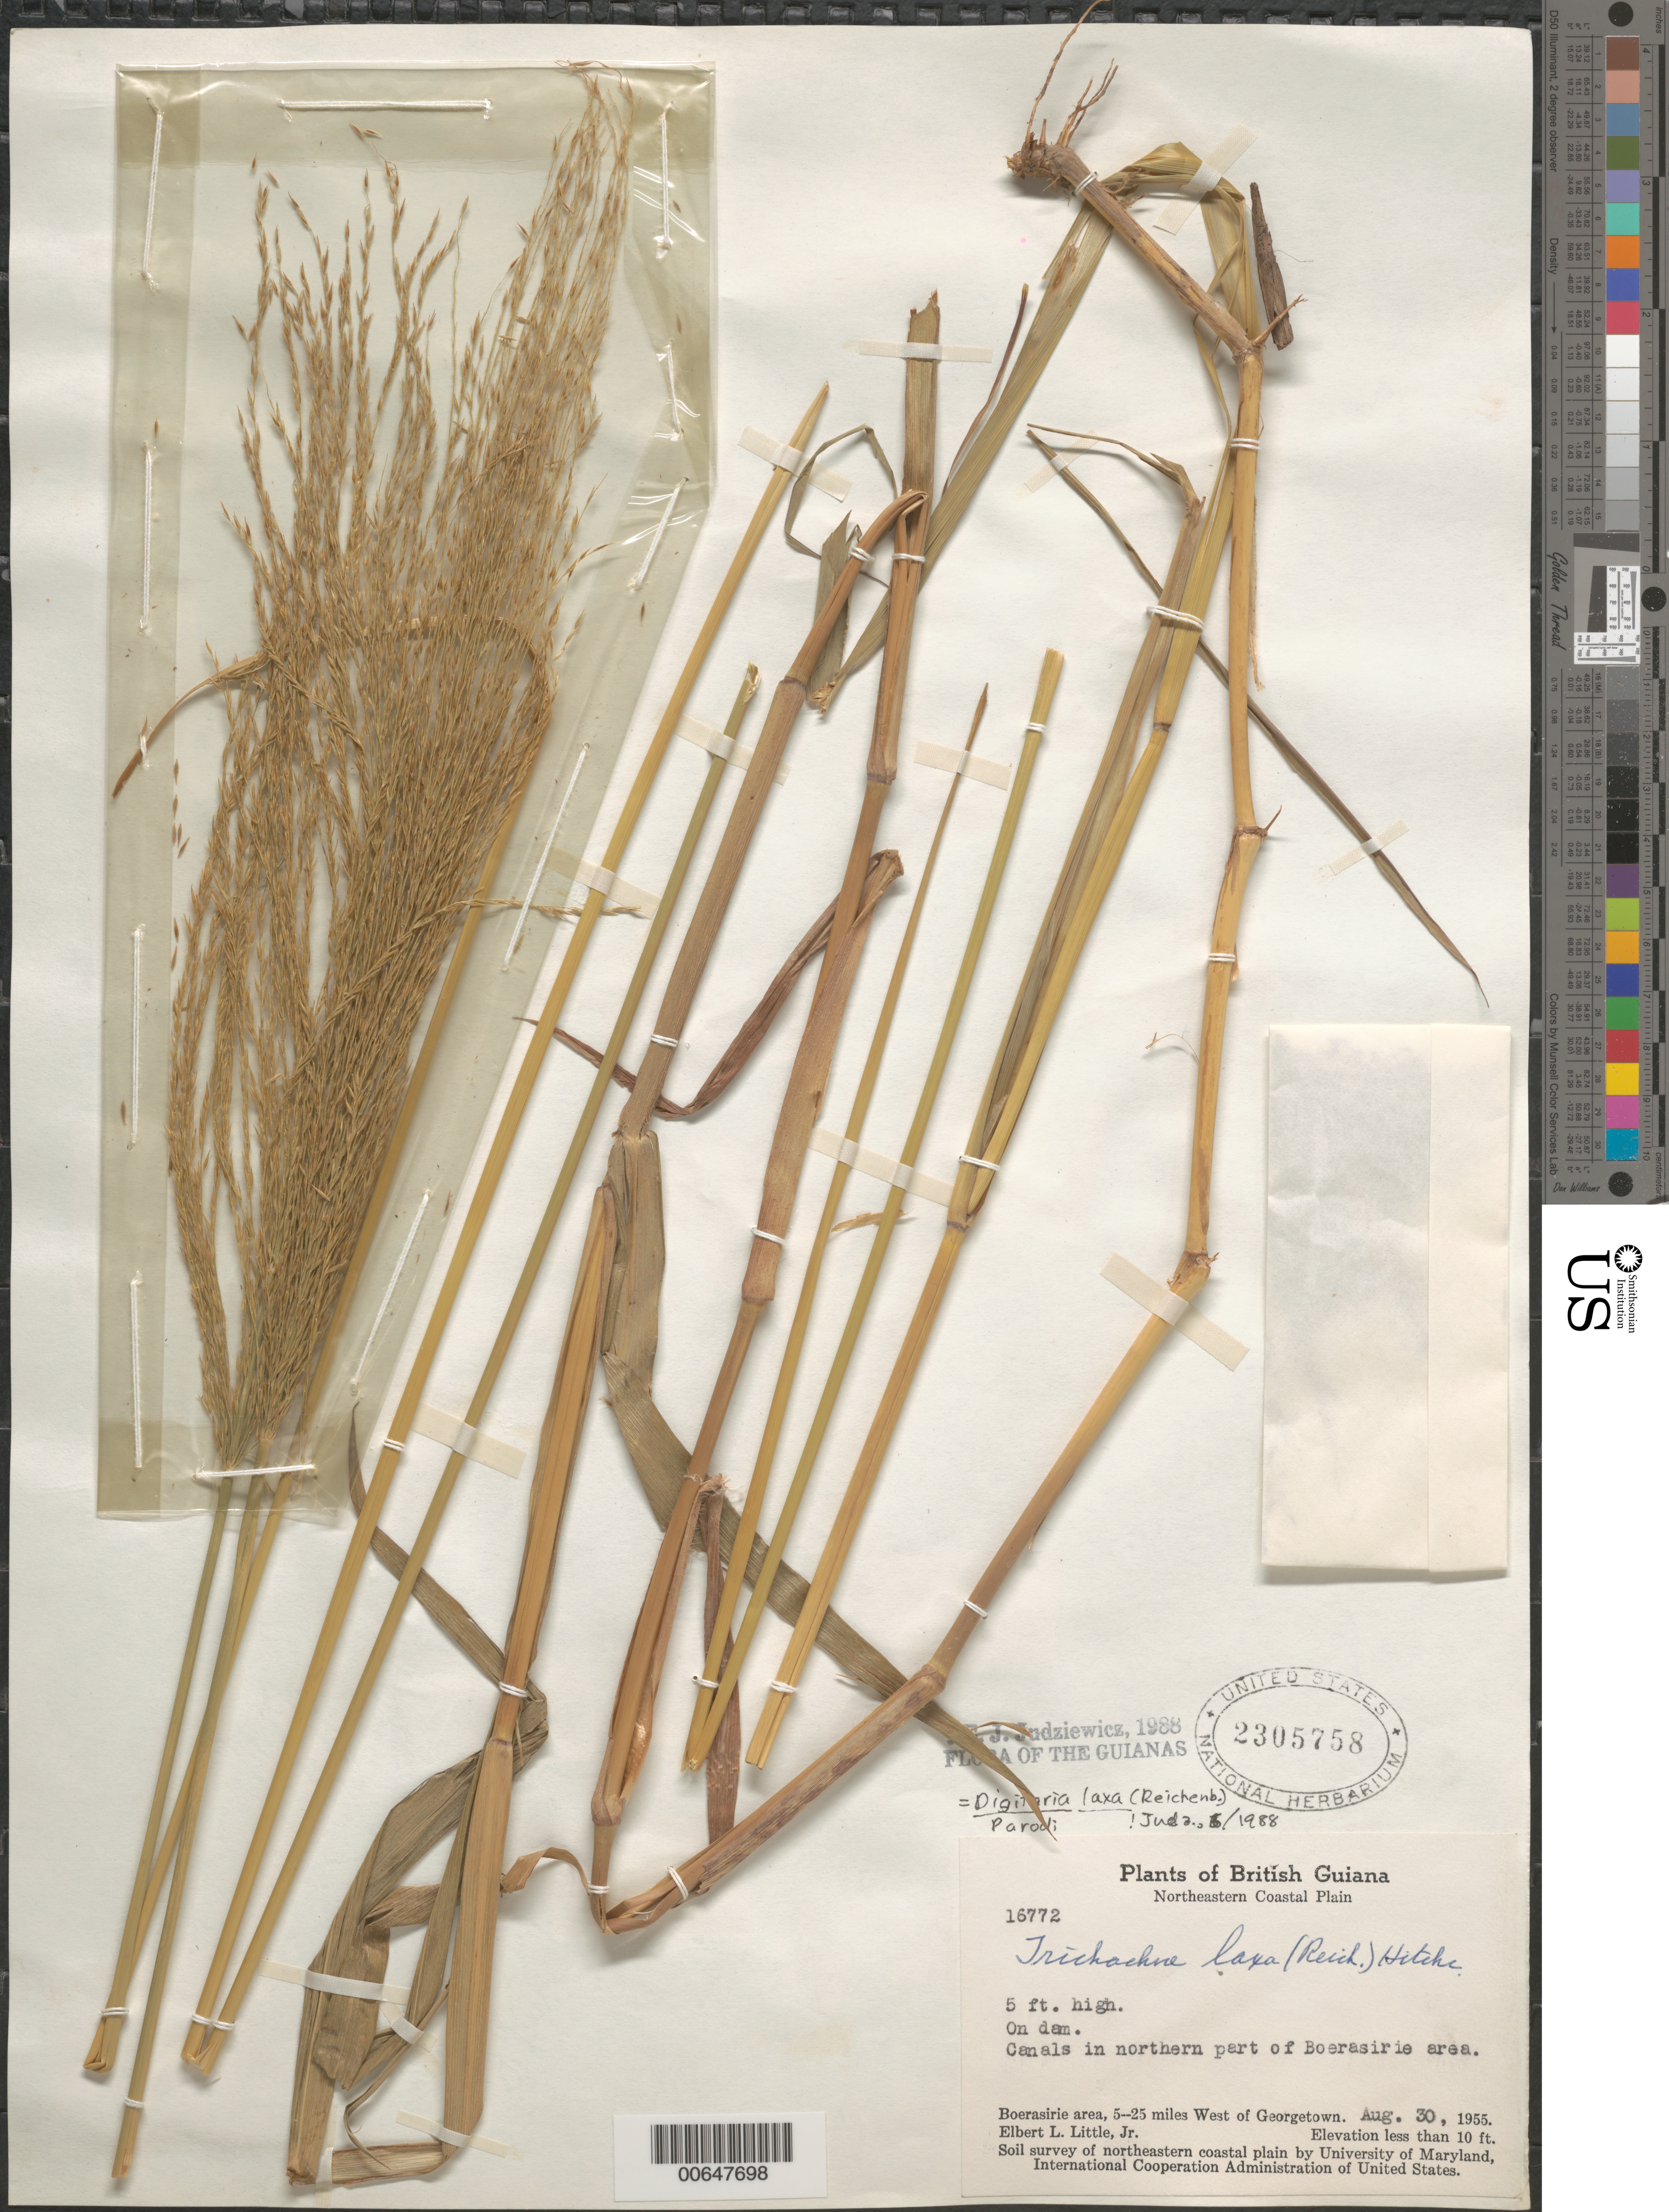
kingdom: Plantae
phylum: Tracheophyta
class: Liliopsida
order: Poales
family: Poaceae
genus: Digitaria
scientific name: Digitaria laxa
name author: (Rchb. ex A. Spreng.) Parodi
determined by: Judziewicz, E. J.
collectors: E. L. Little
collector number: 16772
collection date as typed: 30-Aug-55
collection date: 1955-08-30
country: Guyana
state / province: Essequibo Isl-W. Demerara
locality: Boerasirie area, N part, 5-25 mi. W of Georgetown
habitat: On dam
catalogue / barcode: US 2305758